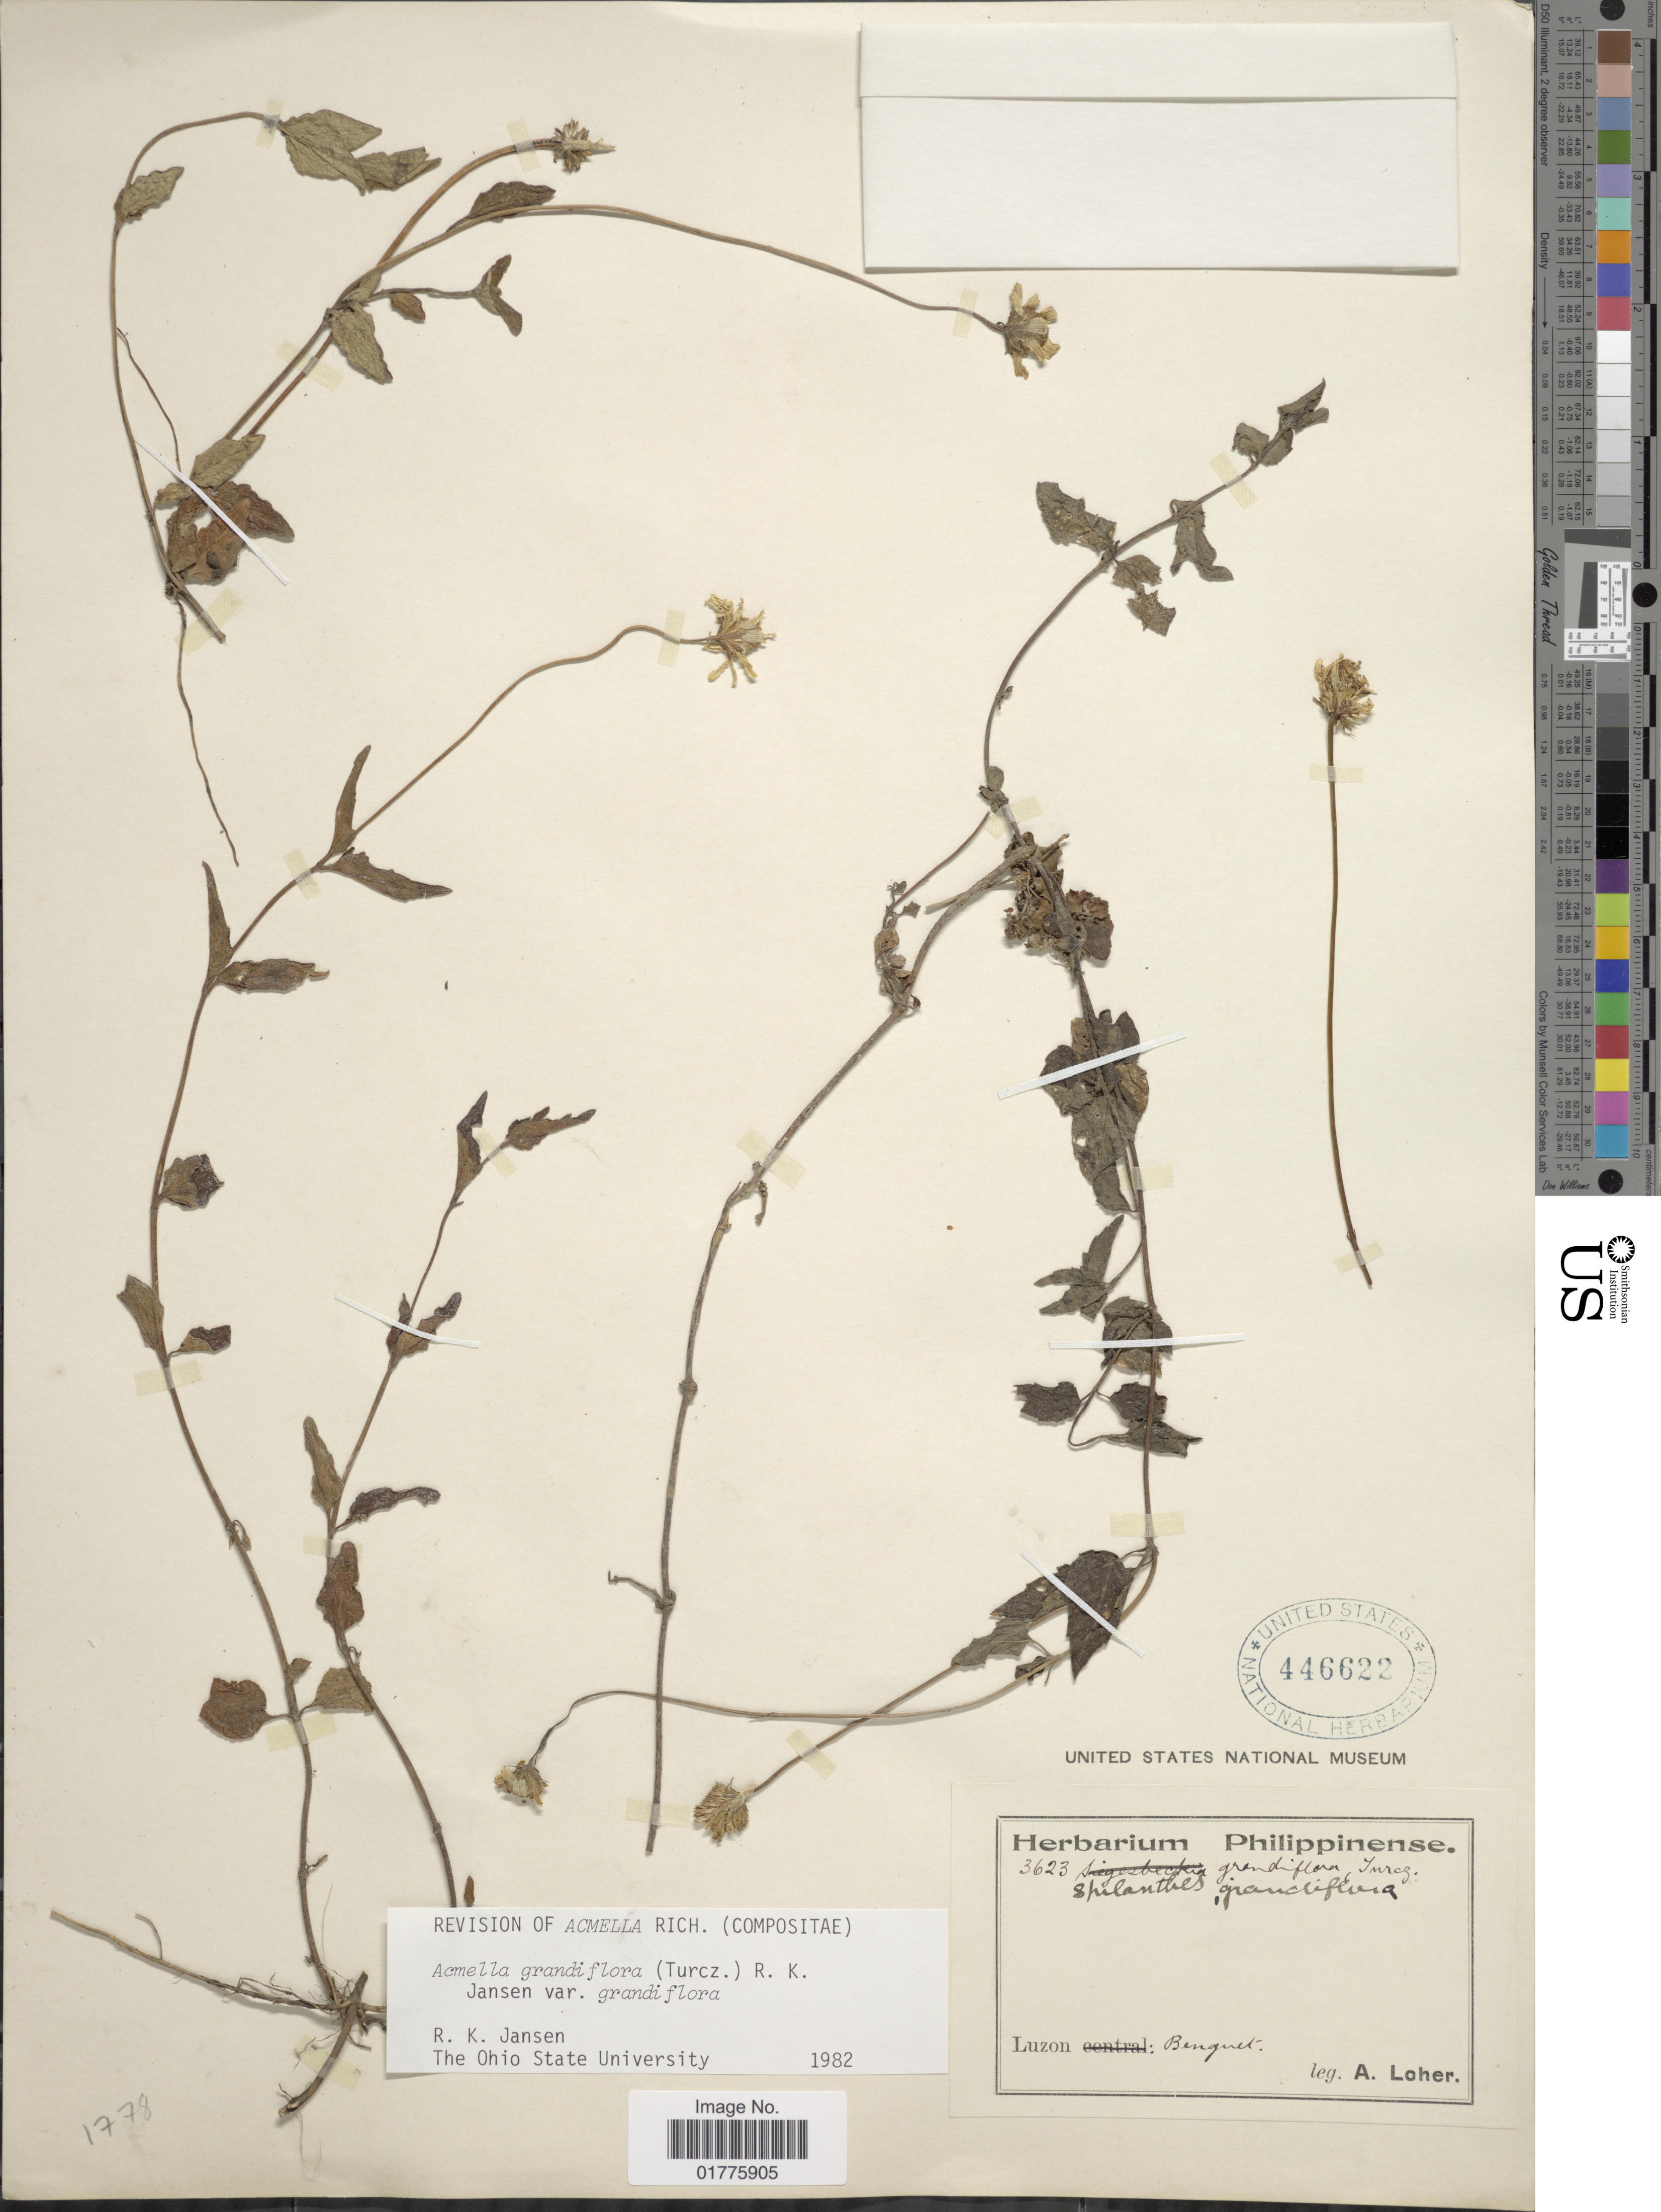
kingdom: Plantae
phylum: Tracheophyta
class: Magnoliopsida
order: Asterales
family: Asteraceae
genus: Acmella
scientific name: Acmella grandiflora var. grandiflora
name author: (Turcz.) R.K. Jansen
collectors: A. Loher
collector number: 3623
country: Philippines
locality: Luzon: Benguet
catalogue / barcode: US 446622